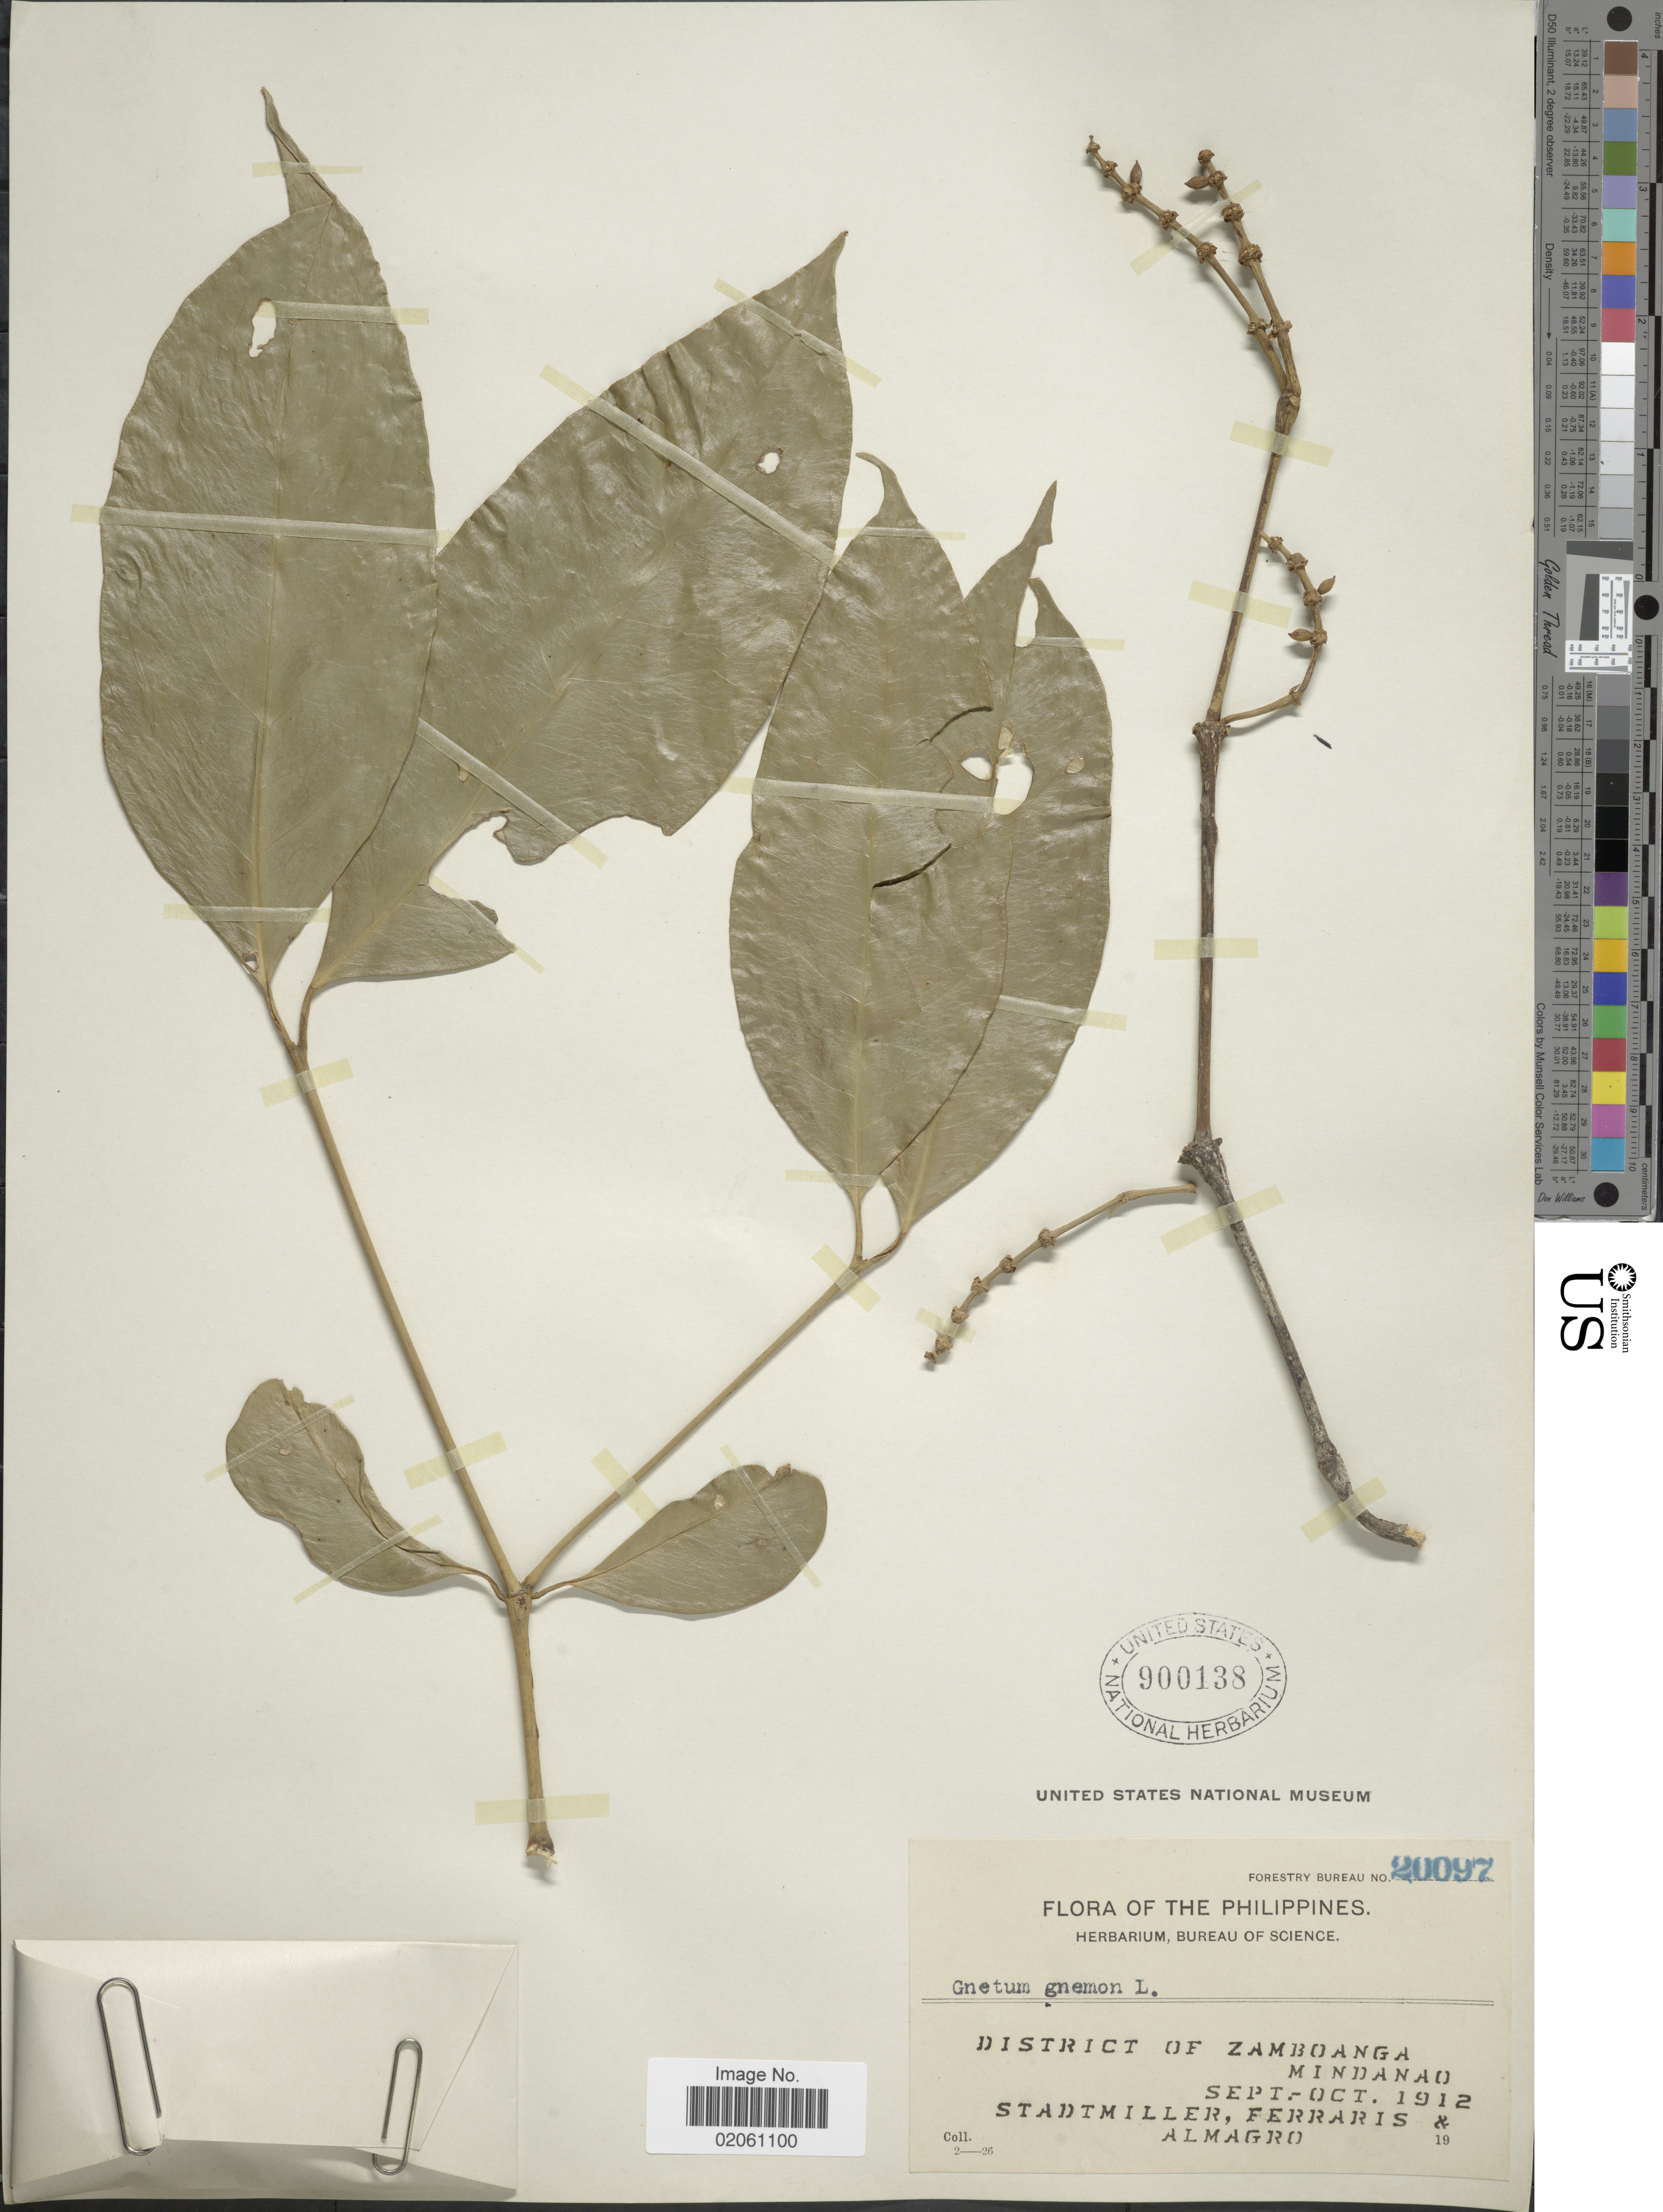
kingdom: Plantae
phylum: Tracheophyta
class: Gnetopsida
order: Gnetales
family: Gnetaceae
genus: Gnetum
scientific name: Gnetum gnemon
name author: L.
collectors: Stadtmiller, Ferraris & -. Almagro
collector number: Forestry Bureau 20097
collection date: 1912-09/1912-10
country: Philippines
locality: District of Zamboanga, Mindanao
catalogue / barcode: US 900138